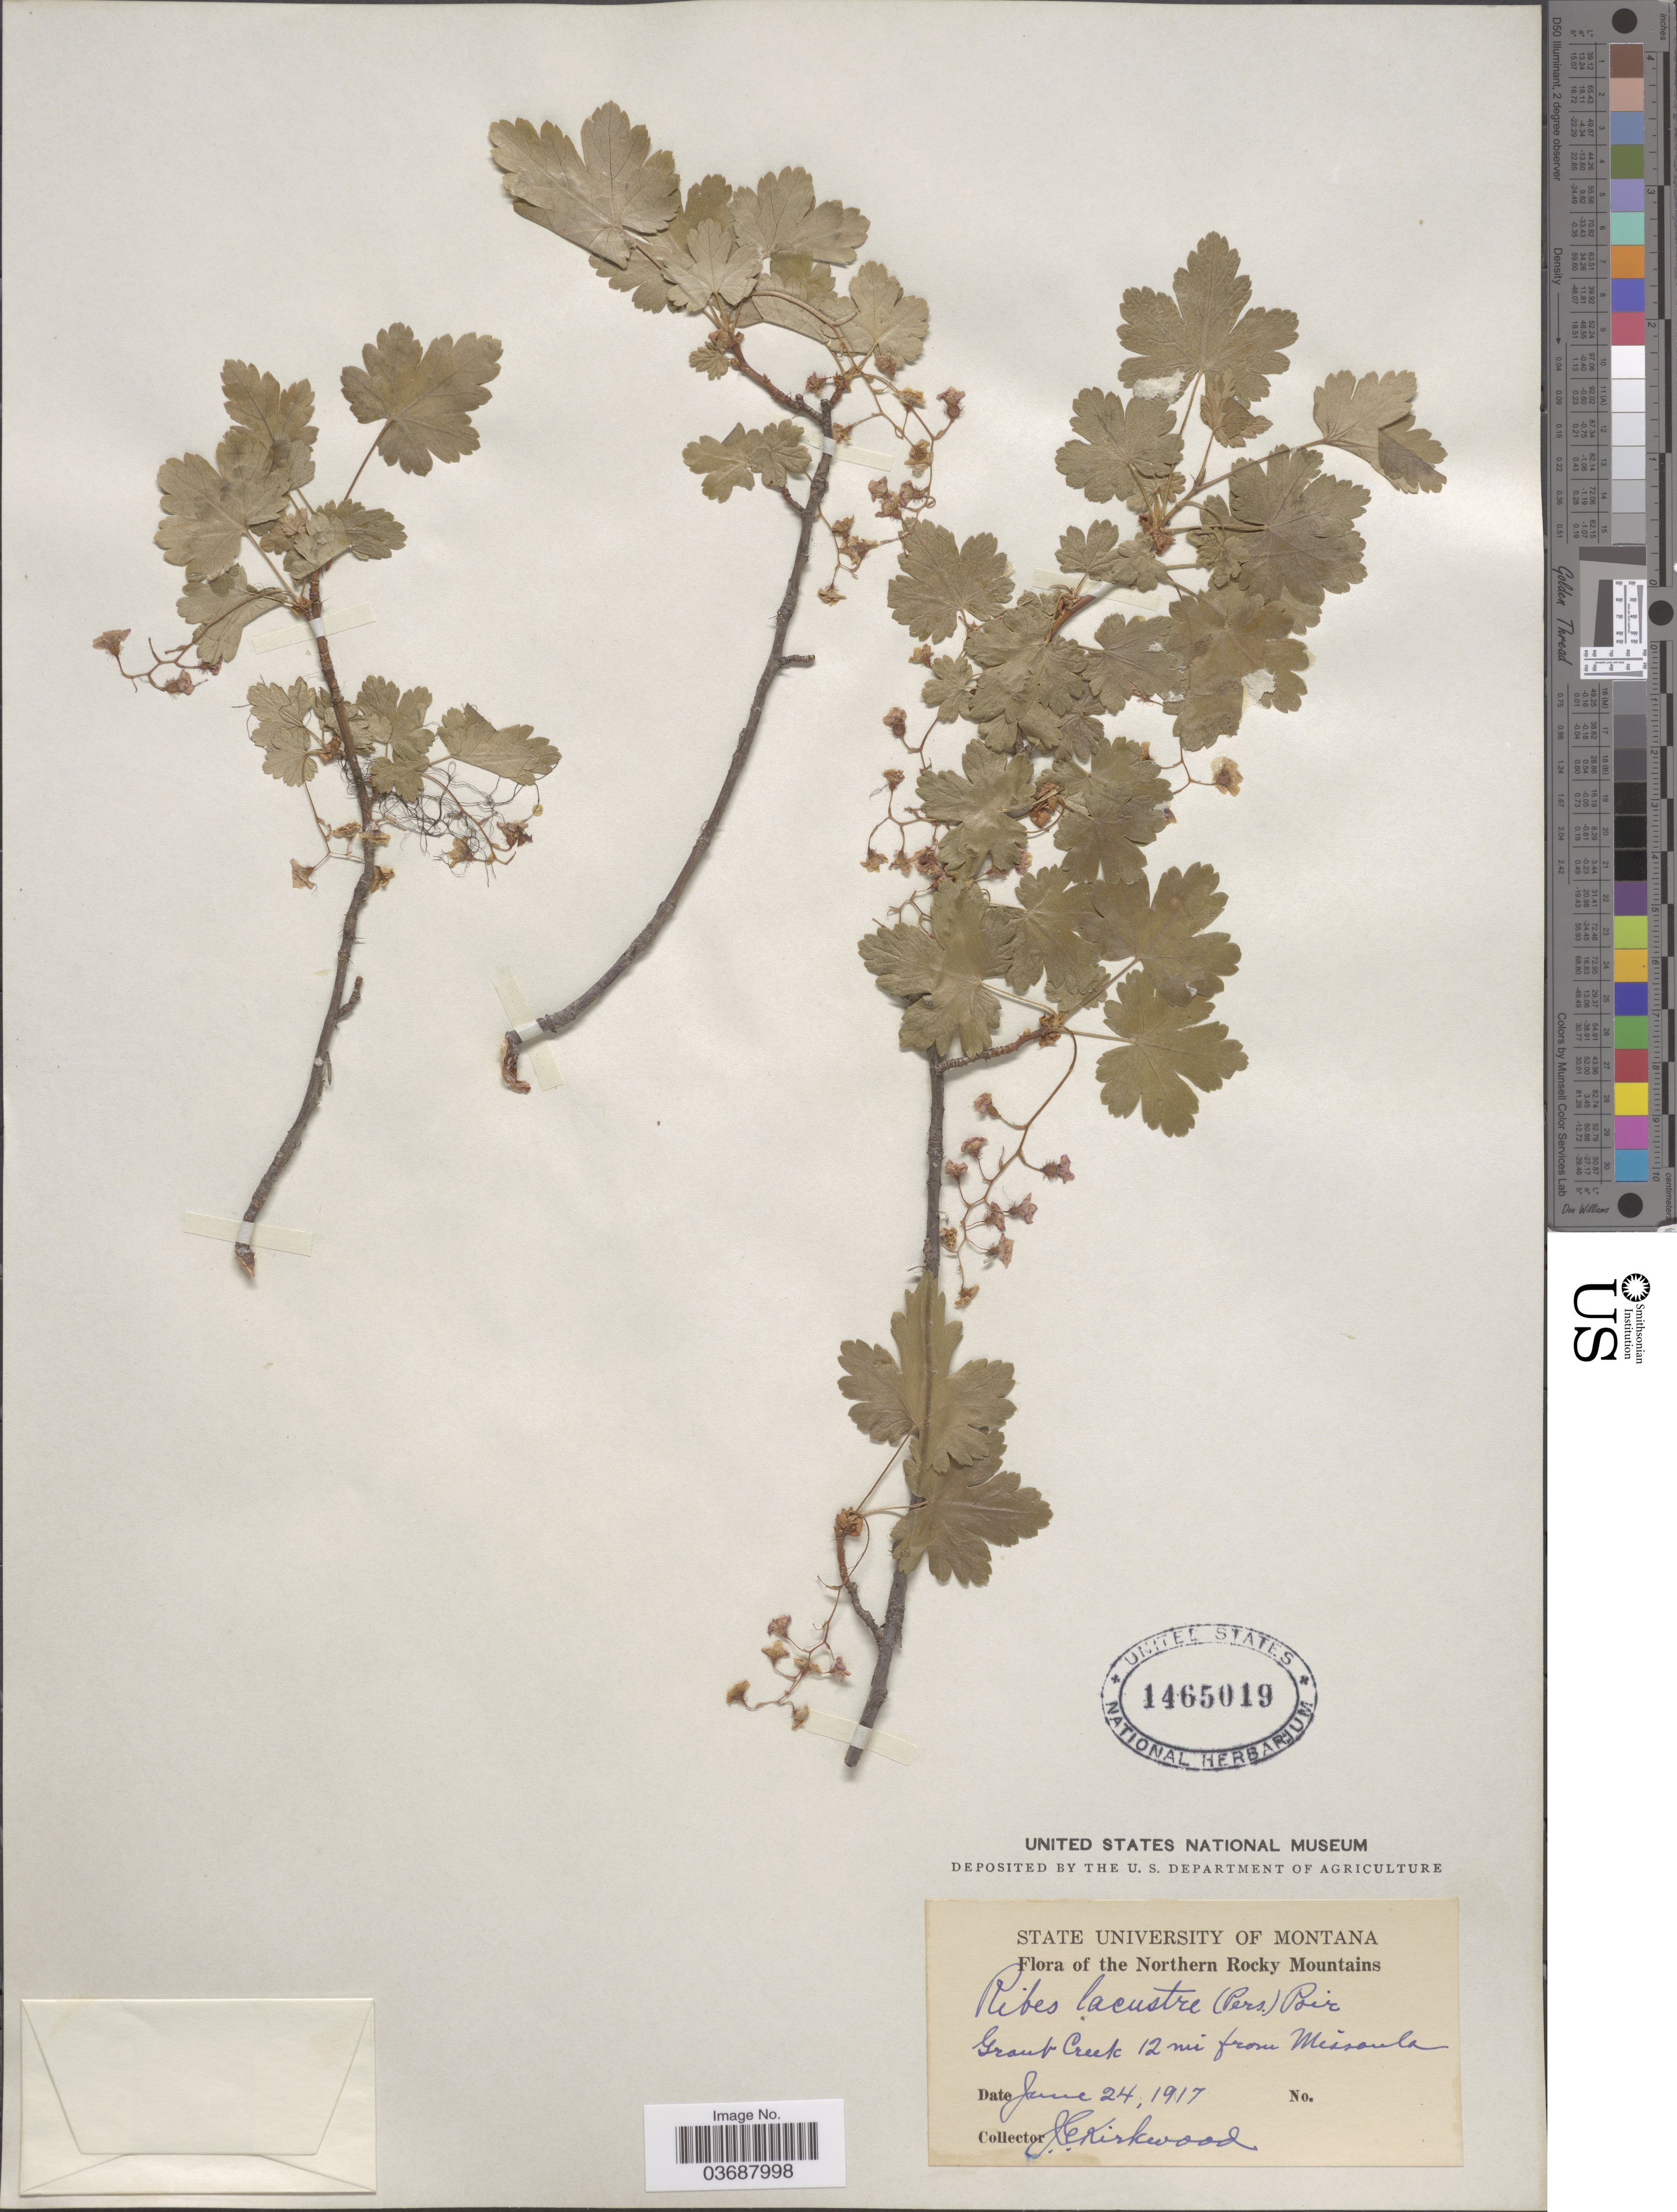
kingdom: Plantae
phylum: Tracheophyta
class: Magnoliopsida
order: Saxifragales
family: Grossulariaceae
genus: Ribes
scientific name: Ribes lacustre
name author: (Pers.) Poir.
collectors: J. Kirkwood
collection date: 1917-06-24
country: United States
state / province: Montana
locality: Northern Rocky Mountains. Grant creek 12 mi from Missoula.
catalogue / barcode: US 1465019